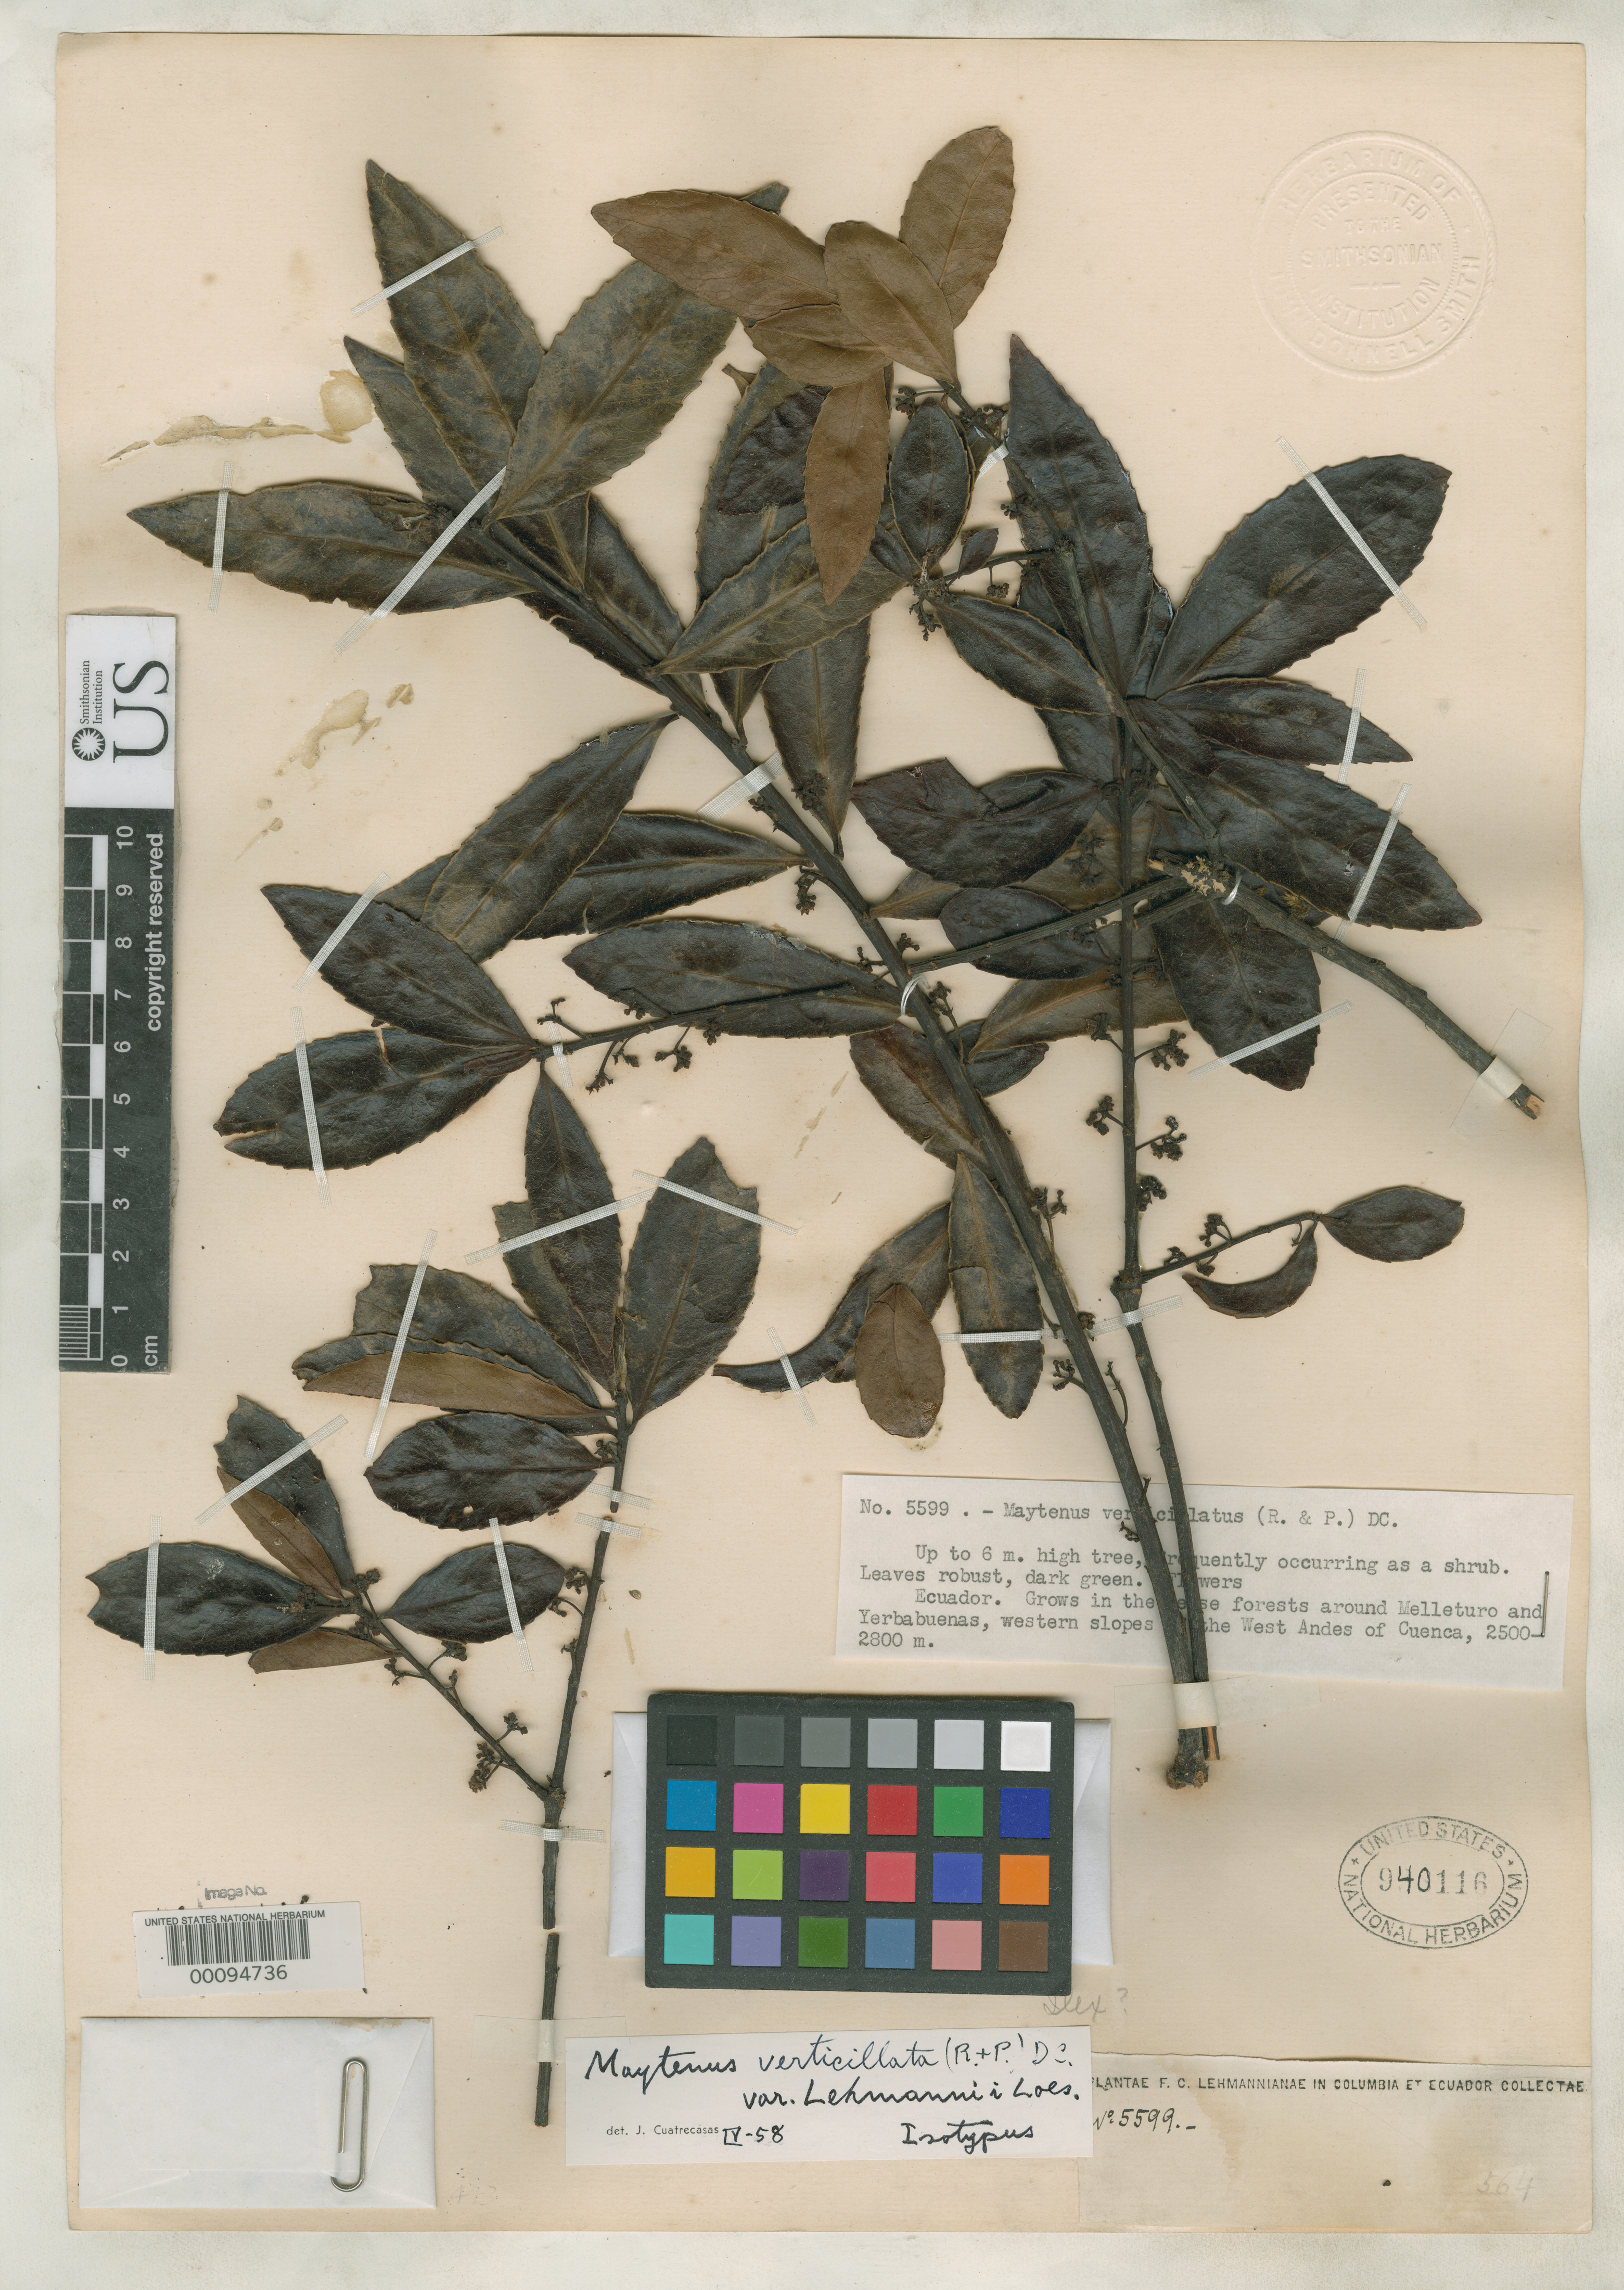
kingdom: Plantae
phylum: Tracheophyta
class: Magnoliopsida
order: Celastrales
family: Celastraceae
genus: Maytenus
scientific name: Maytenus verticillata var. lehmannii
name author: Loes.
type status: Isotype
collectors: F. C. Lehmann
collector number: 5599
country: Ecuador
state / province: Azuay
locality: Molleturo and Yarbabuenas, west Andes of Cuenca.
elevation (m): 2500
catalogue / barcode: US 940166